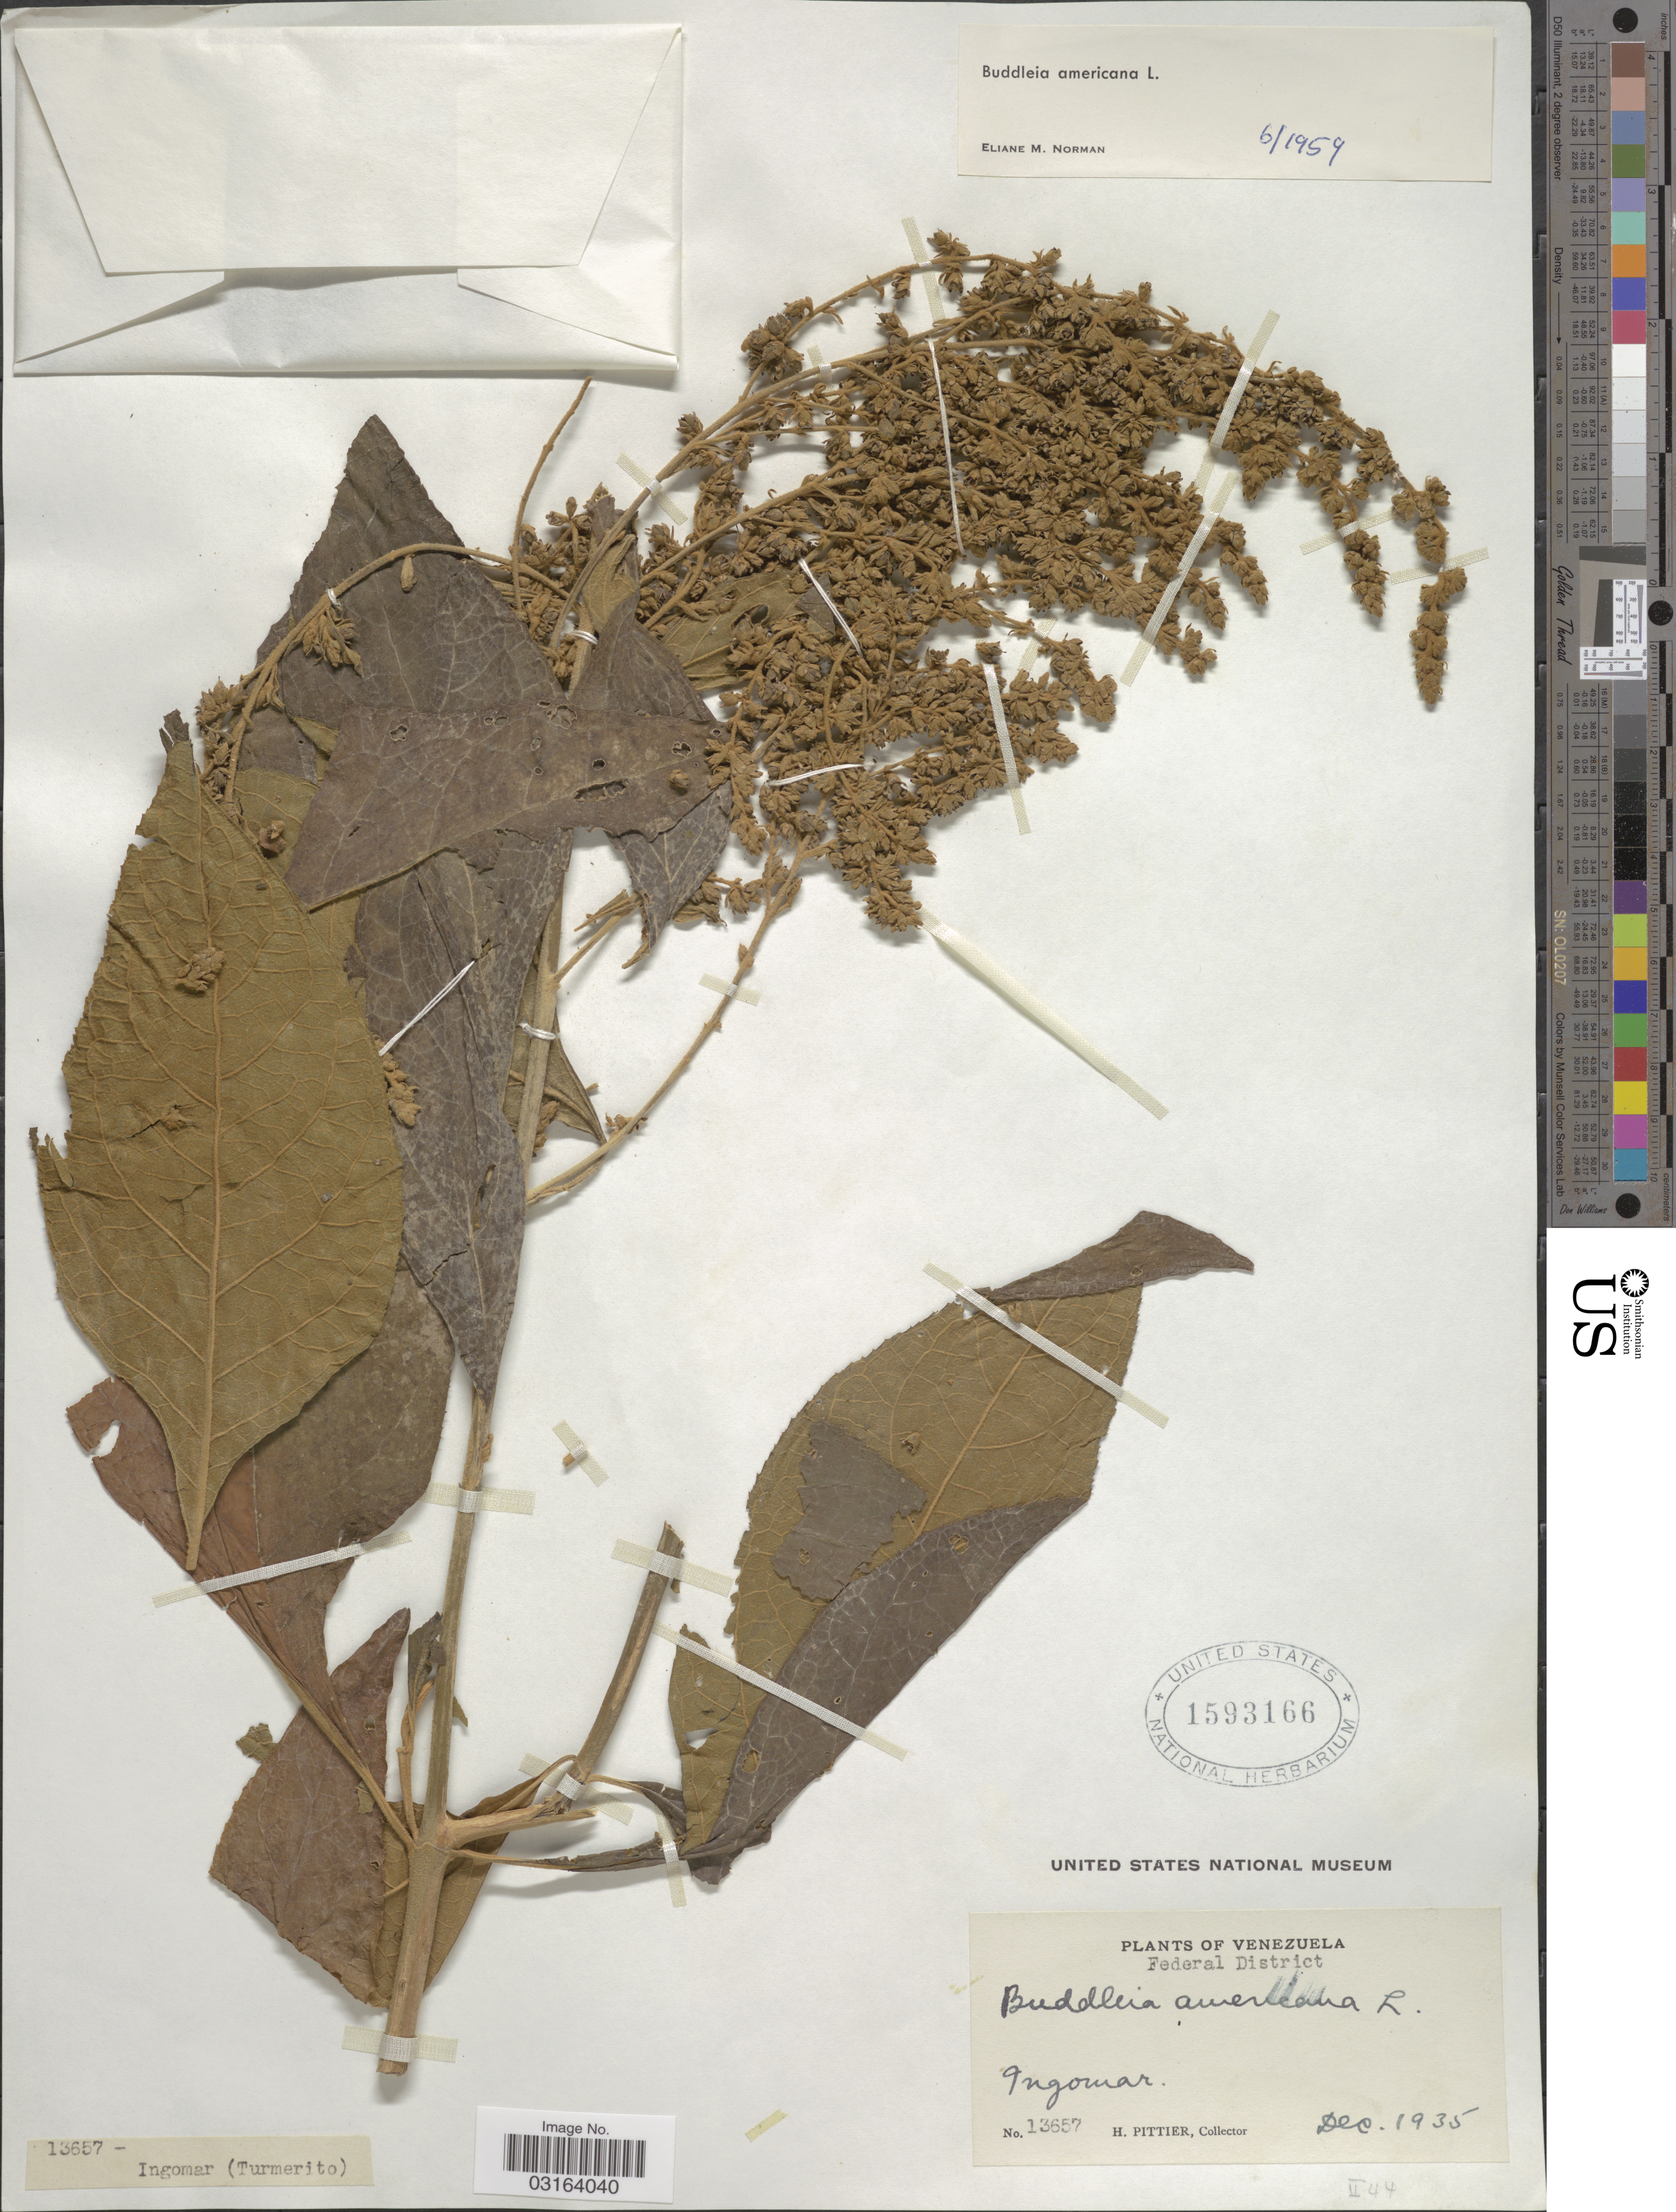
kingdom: Plantae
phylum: Tracheophyta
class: Magnoliopsida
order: Lamiales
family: Scrophulariaceae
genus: Buddleja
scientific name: Buddleja americana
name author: L.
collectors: H. F. Pittier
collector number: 13657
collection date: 1935-12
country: Venezuela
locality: Federal District, Ingomar (Turmerito).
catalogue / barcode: US 1593166